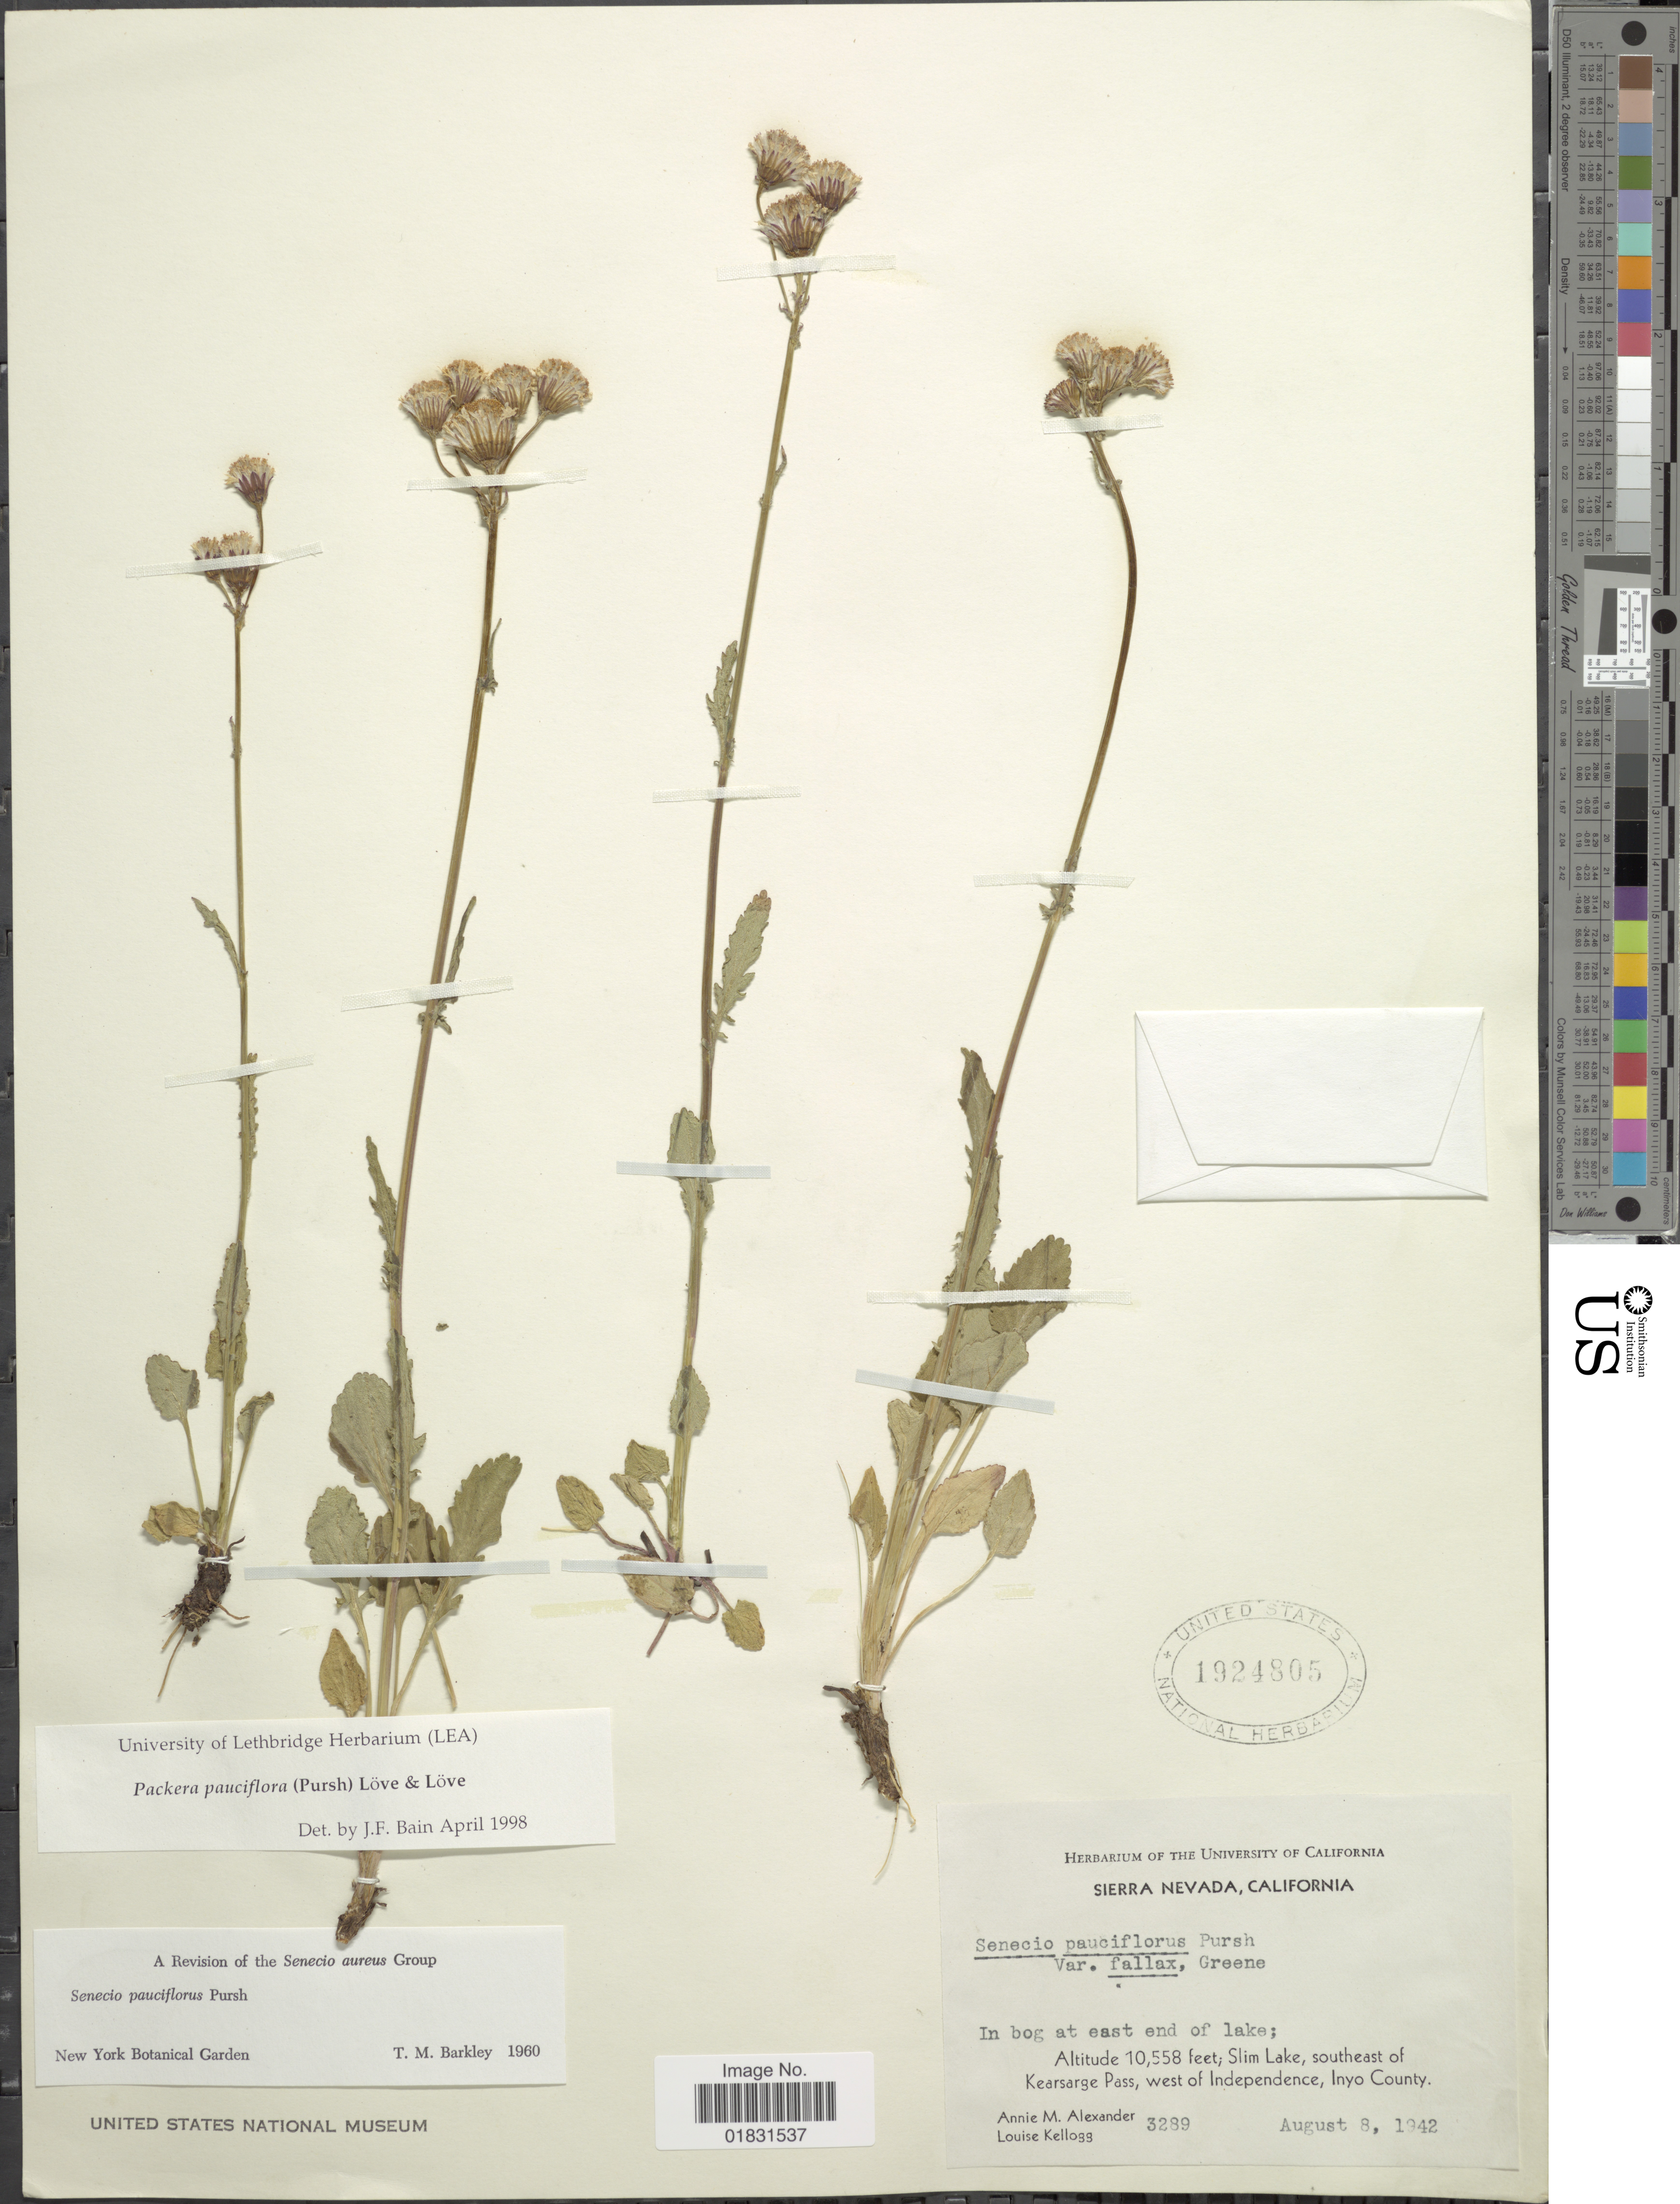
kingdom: Plantae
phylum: Tracheophyta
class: Magnoliopsida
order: Asterales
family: Asteraceae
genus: Packera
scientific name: Packera pauciflora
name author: (Pursh) W.A. Weber & Á. Löve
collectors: A. M. Alexander & L. Kellogg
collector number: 3289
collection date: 1942-08-08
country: United States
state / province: California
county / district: Inyo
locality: Sierra Nevada, In bog at east end of lake; Slim Lake, southeast of Kearsarge Pass, west of Independence, Inyo County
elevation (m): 3218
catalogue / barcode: US 1924805